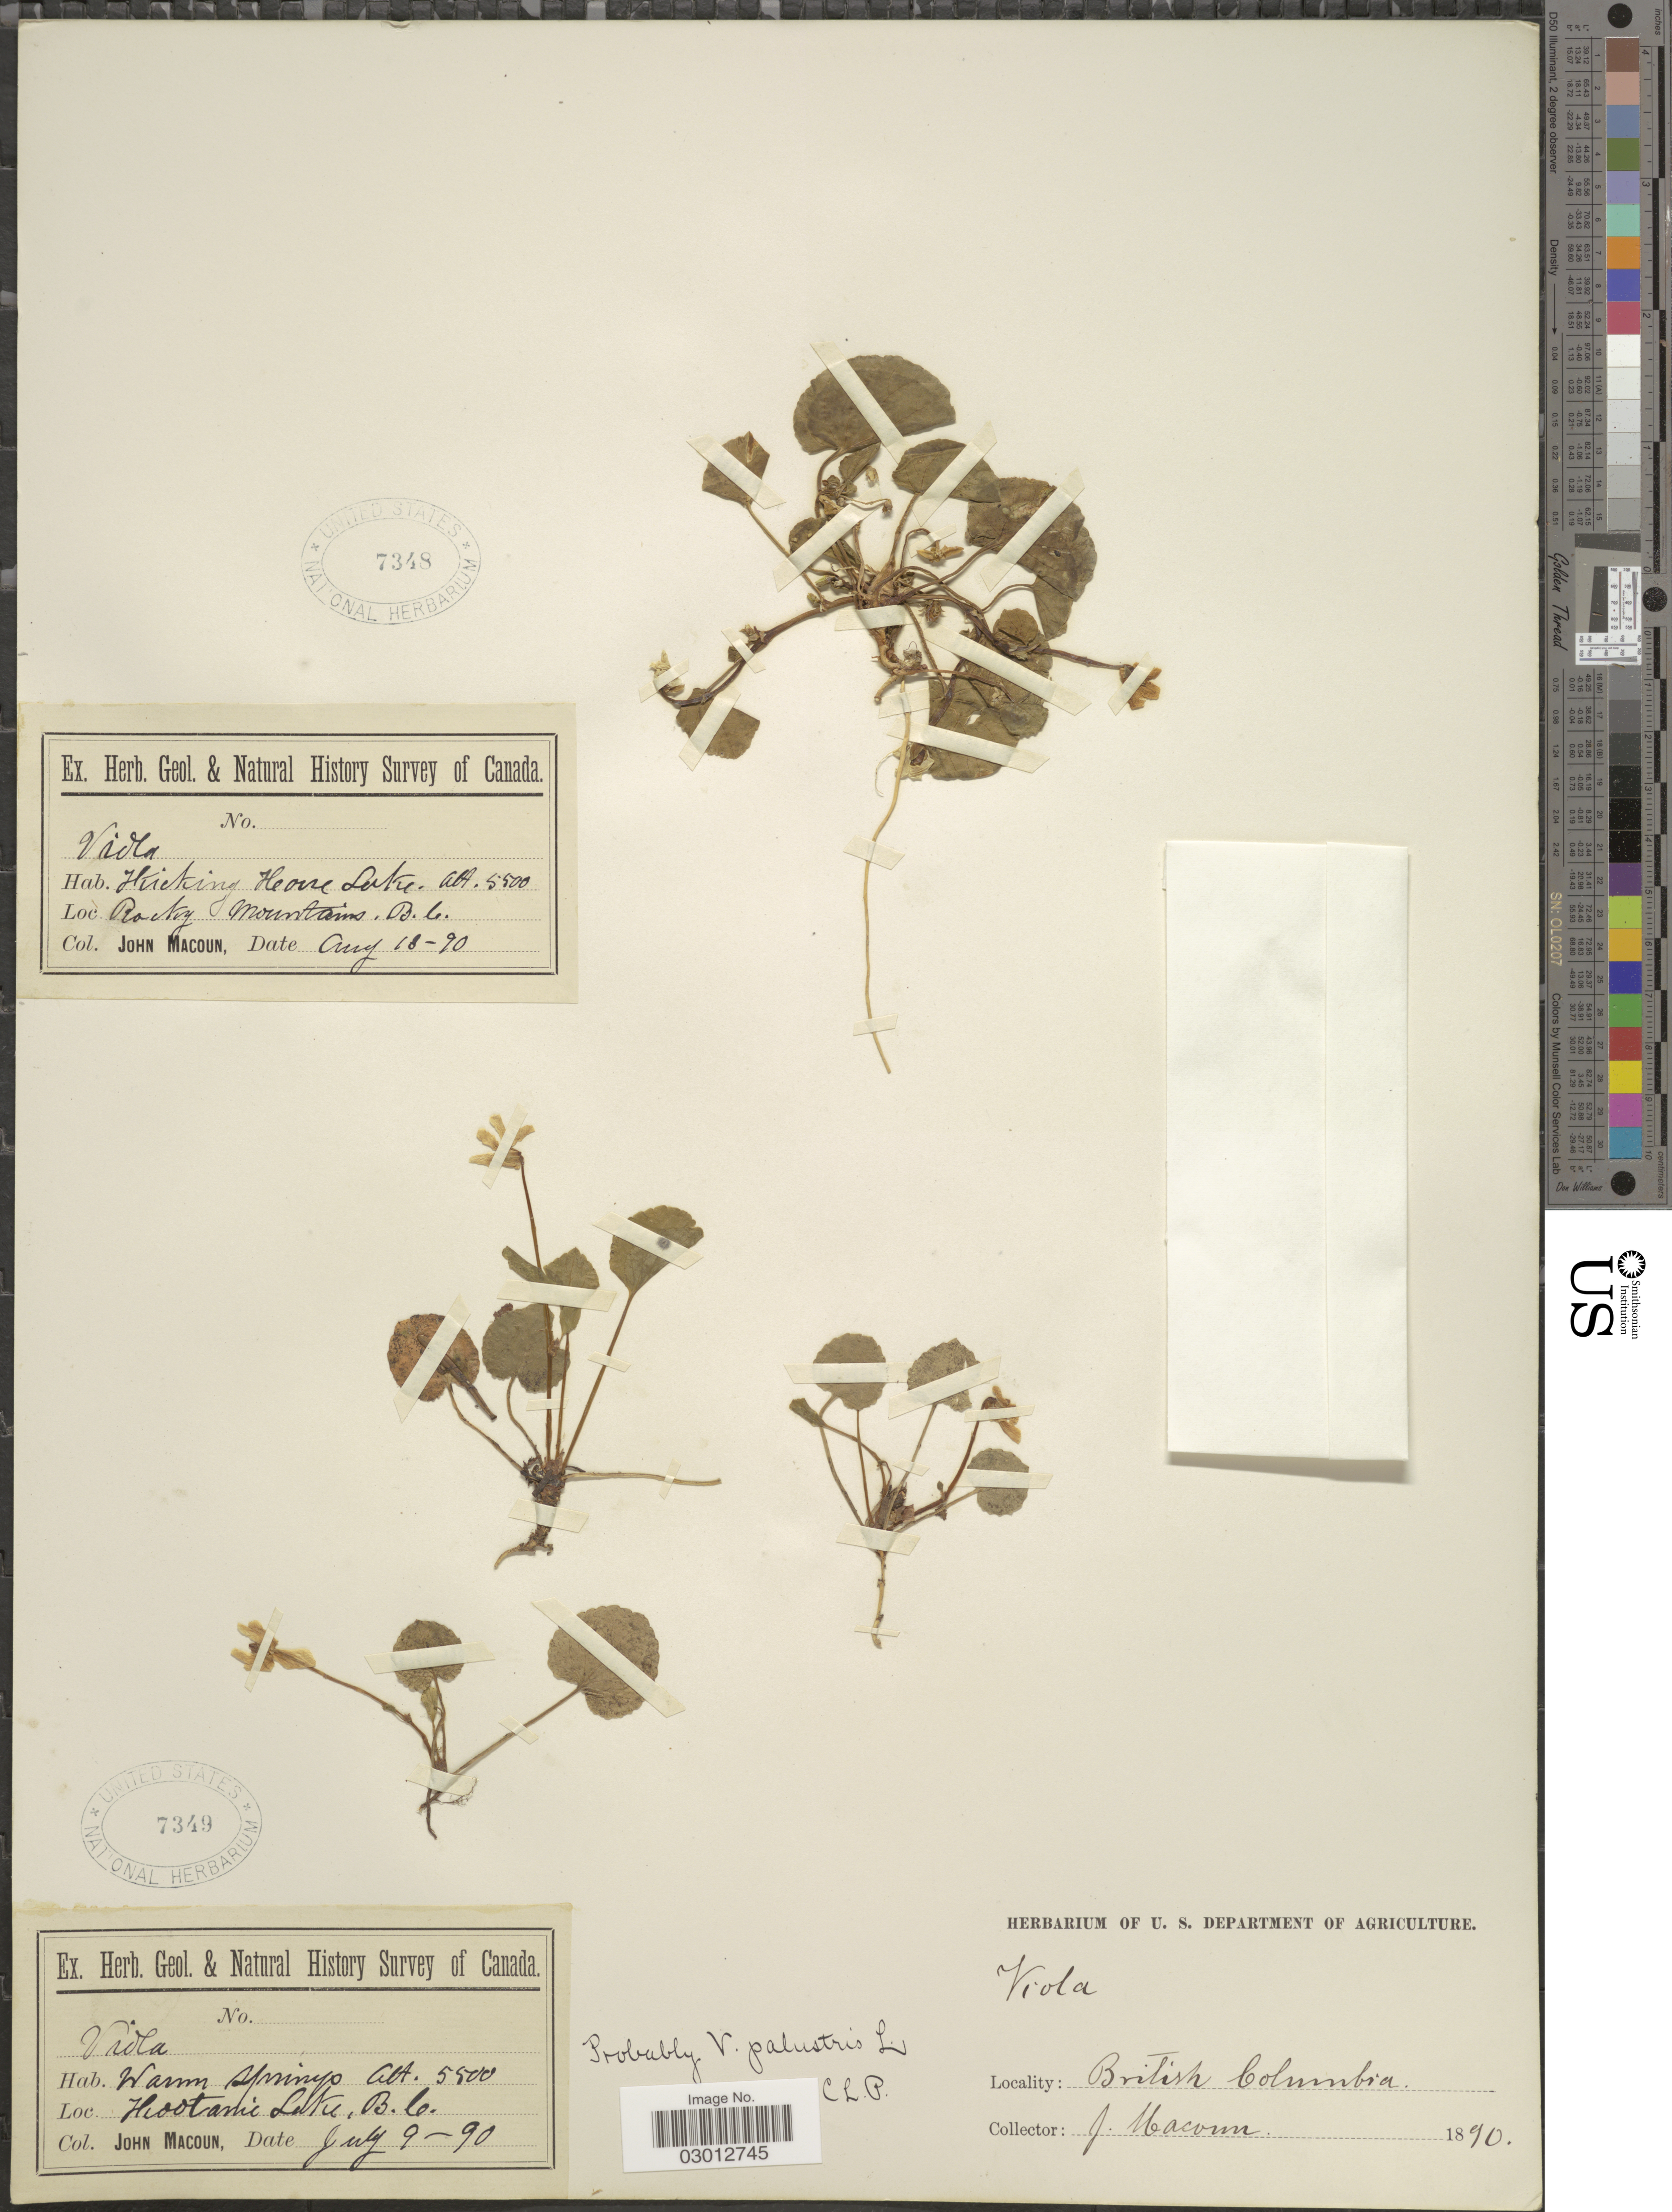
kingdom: Plantae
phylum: Tracheophyta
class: Magnoliopsida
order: Malpighiales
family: Violaceae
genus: Viola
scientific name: Viola palustris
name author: L.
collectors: J. Macoun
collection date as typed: Transcribed d/m/y: 18/8/90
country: Canada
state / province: British Columbia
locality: Kicking Horse Lake. Rocky Mountains. B.C.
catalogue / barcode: US 7348